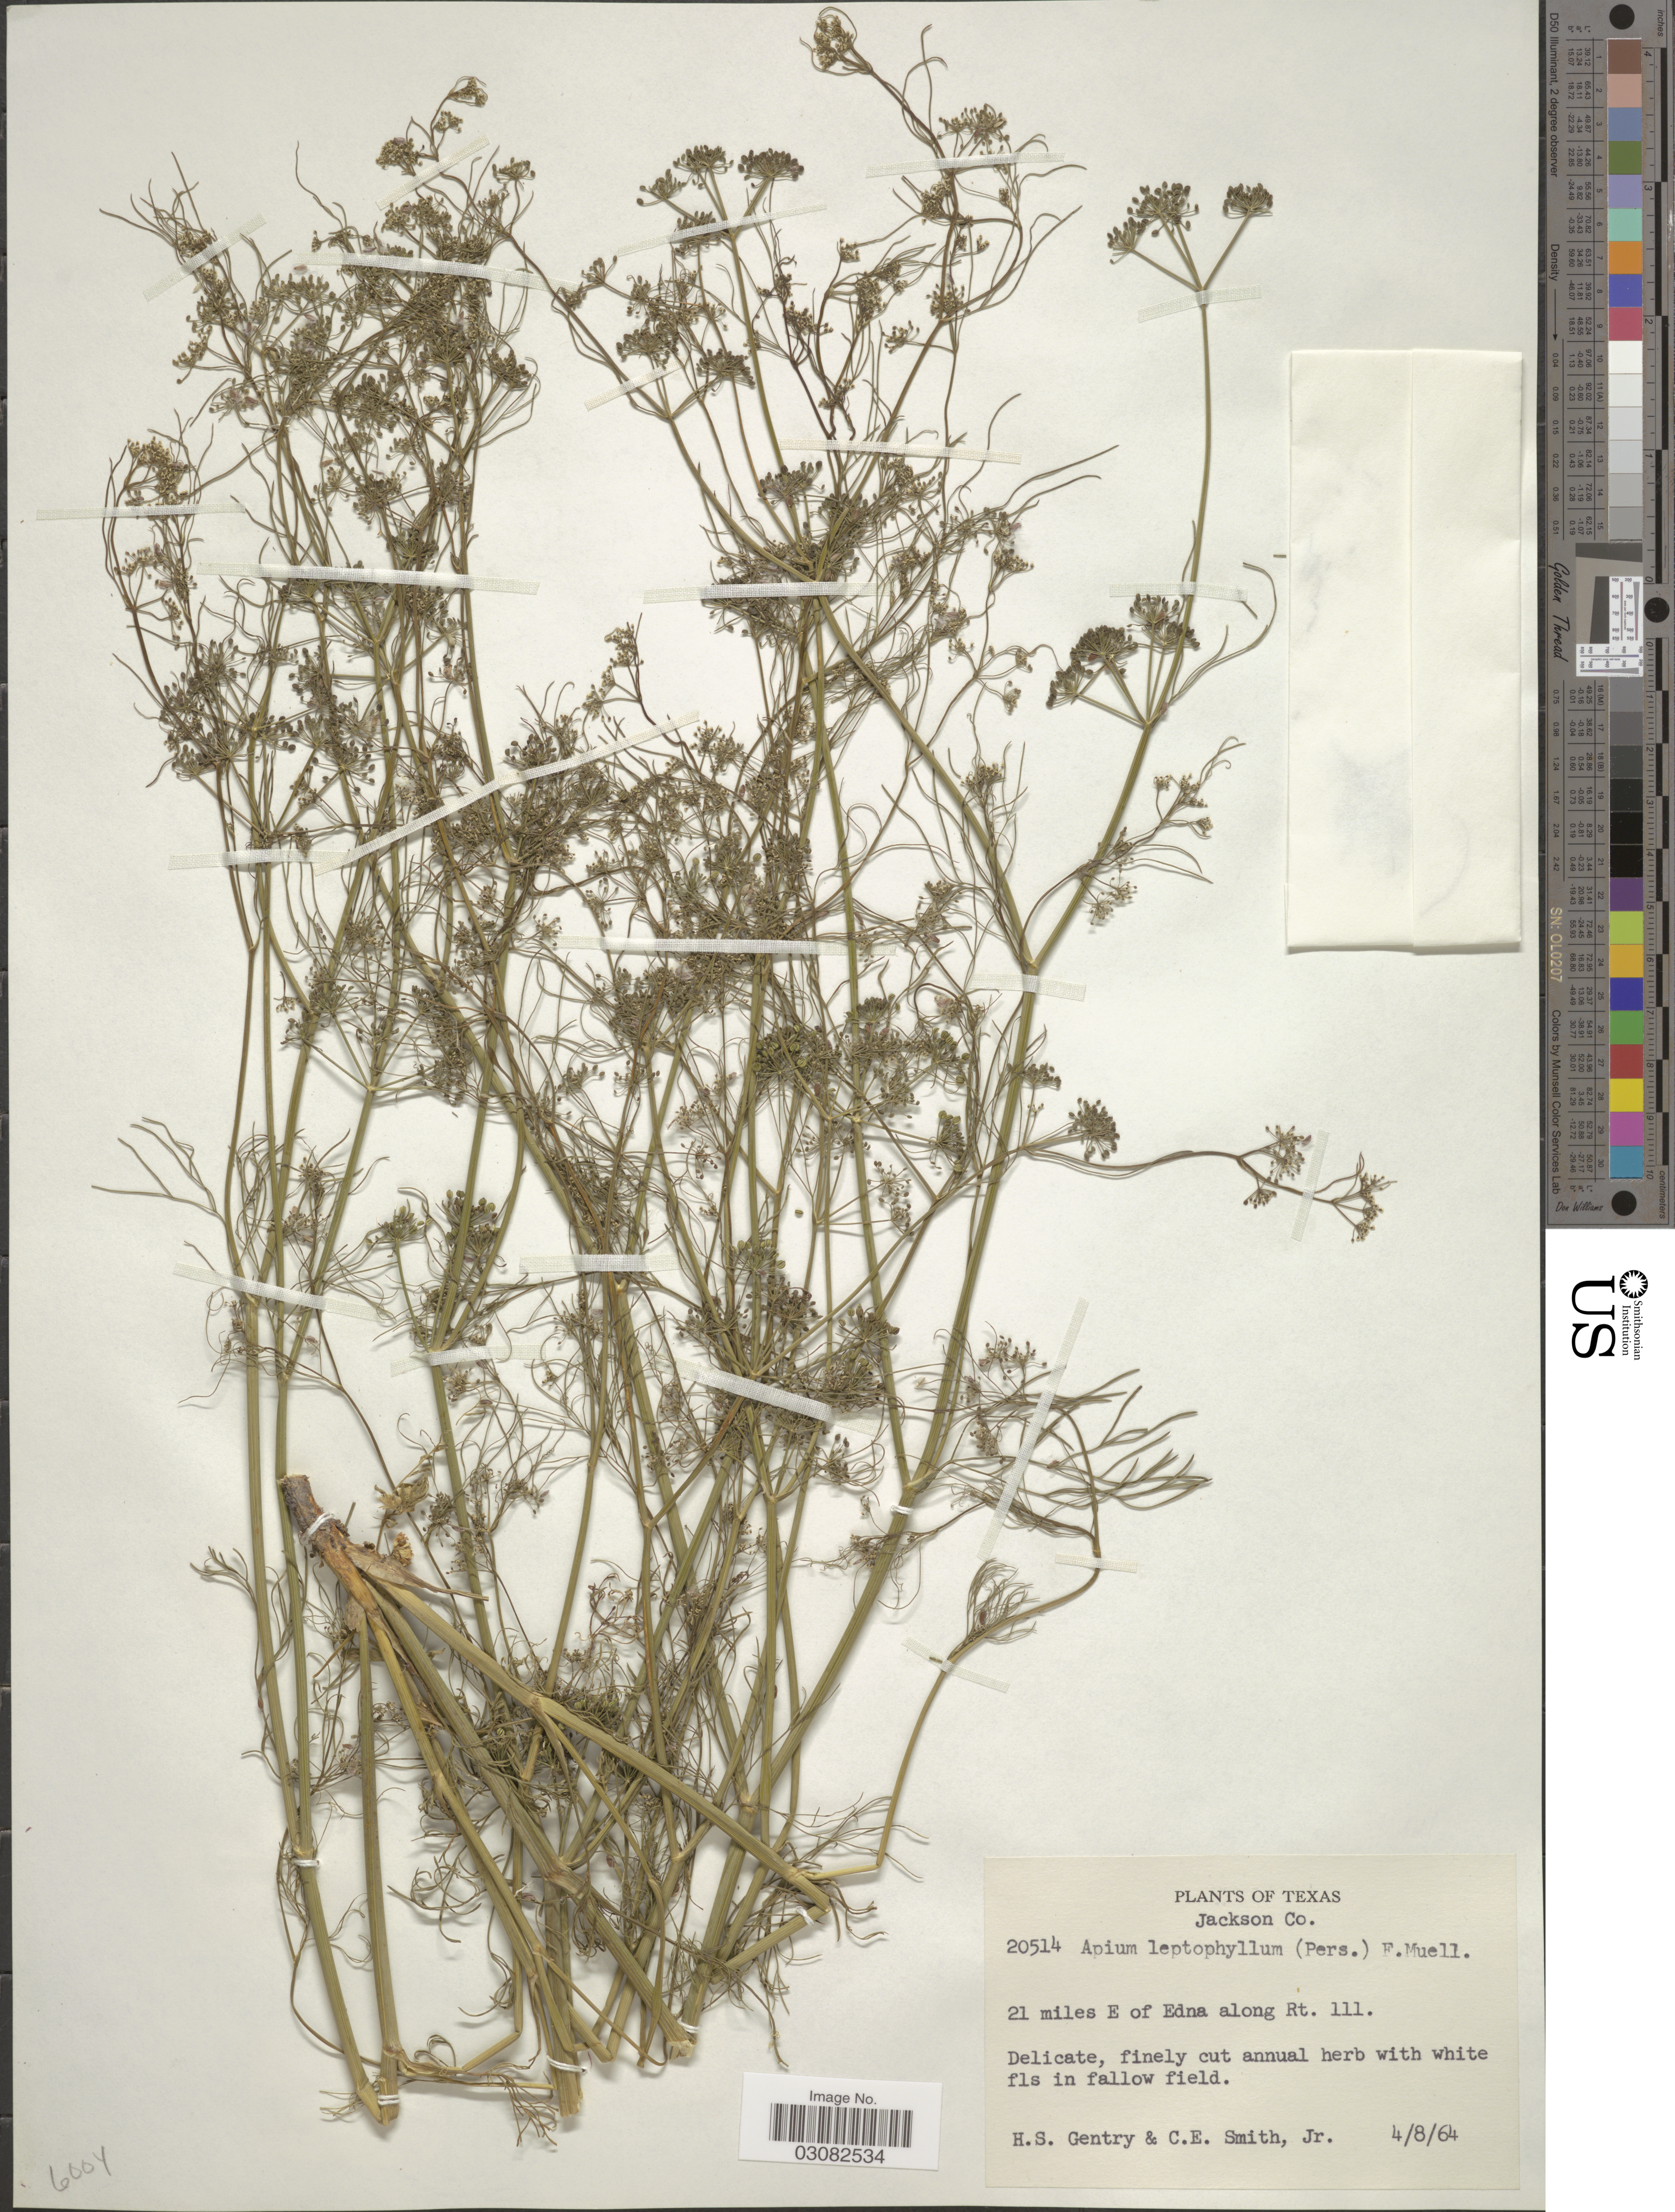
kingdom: Plantae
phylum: Tracheophyta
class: Magnoliopsida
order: Apiales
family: Apiaceae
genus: Apium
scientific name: Apium leptophyllum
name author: (Pers.) F. Muell. ex Benth.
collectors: H. S. Gentry & C. E. Smith Jr.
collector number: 20514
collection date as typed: Transcribed d/m/y: 8/4/64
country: United States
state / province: Texas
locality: Jackson Co. 21 miles E of Edna along Rt. III.